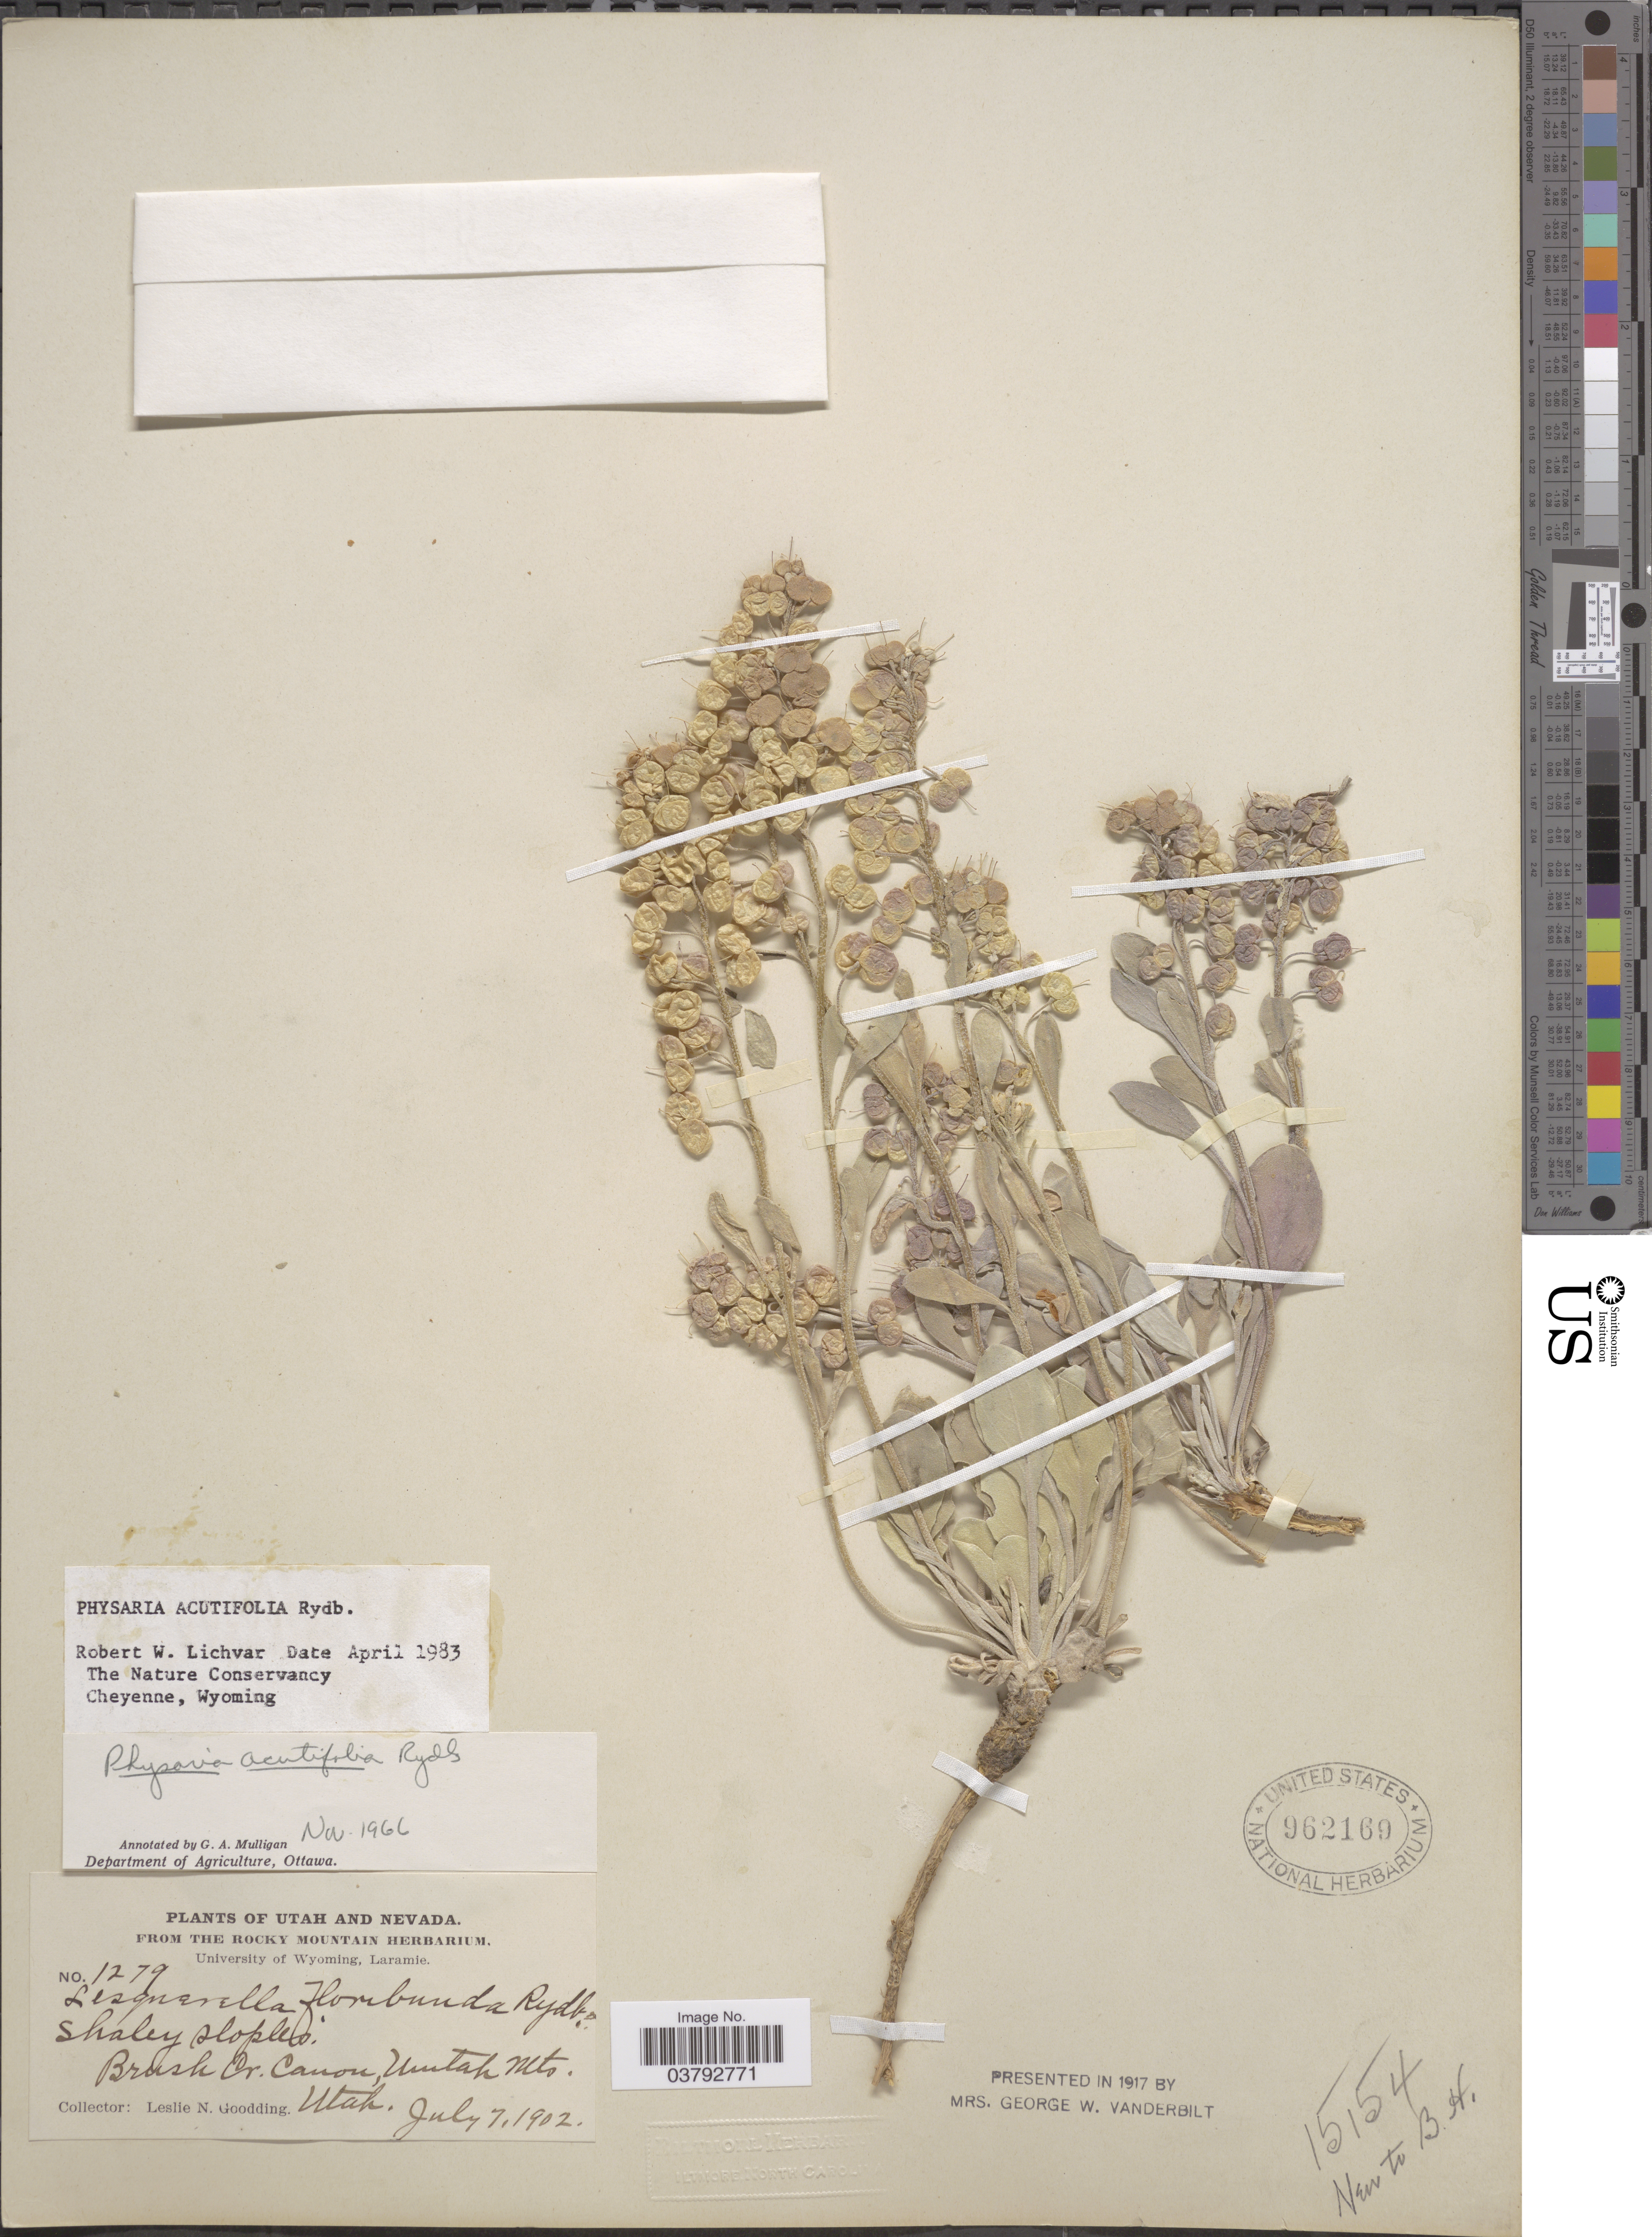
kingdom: Plantae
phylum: Tracheophyta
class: Magnoliopsida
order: Brassicales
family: Brassicaceae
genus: Physaria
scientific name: Physaria acutifolia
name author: Rydb.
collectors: L. N. Goodding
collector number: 1279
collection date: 1902-07-07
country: United States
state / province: Utah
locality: Brush Cr. Canon, Uintah Mts.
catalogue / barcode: US 962169